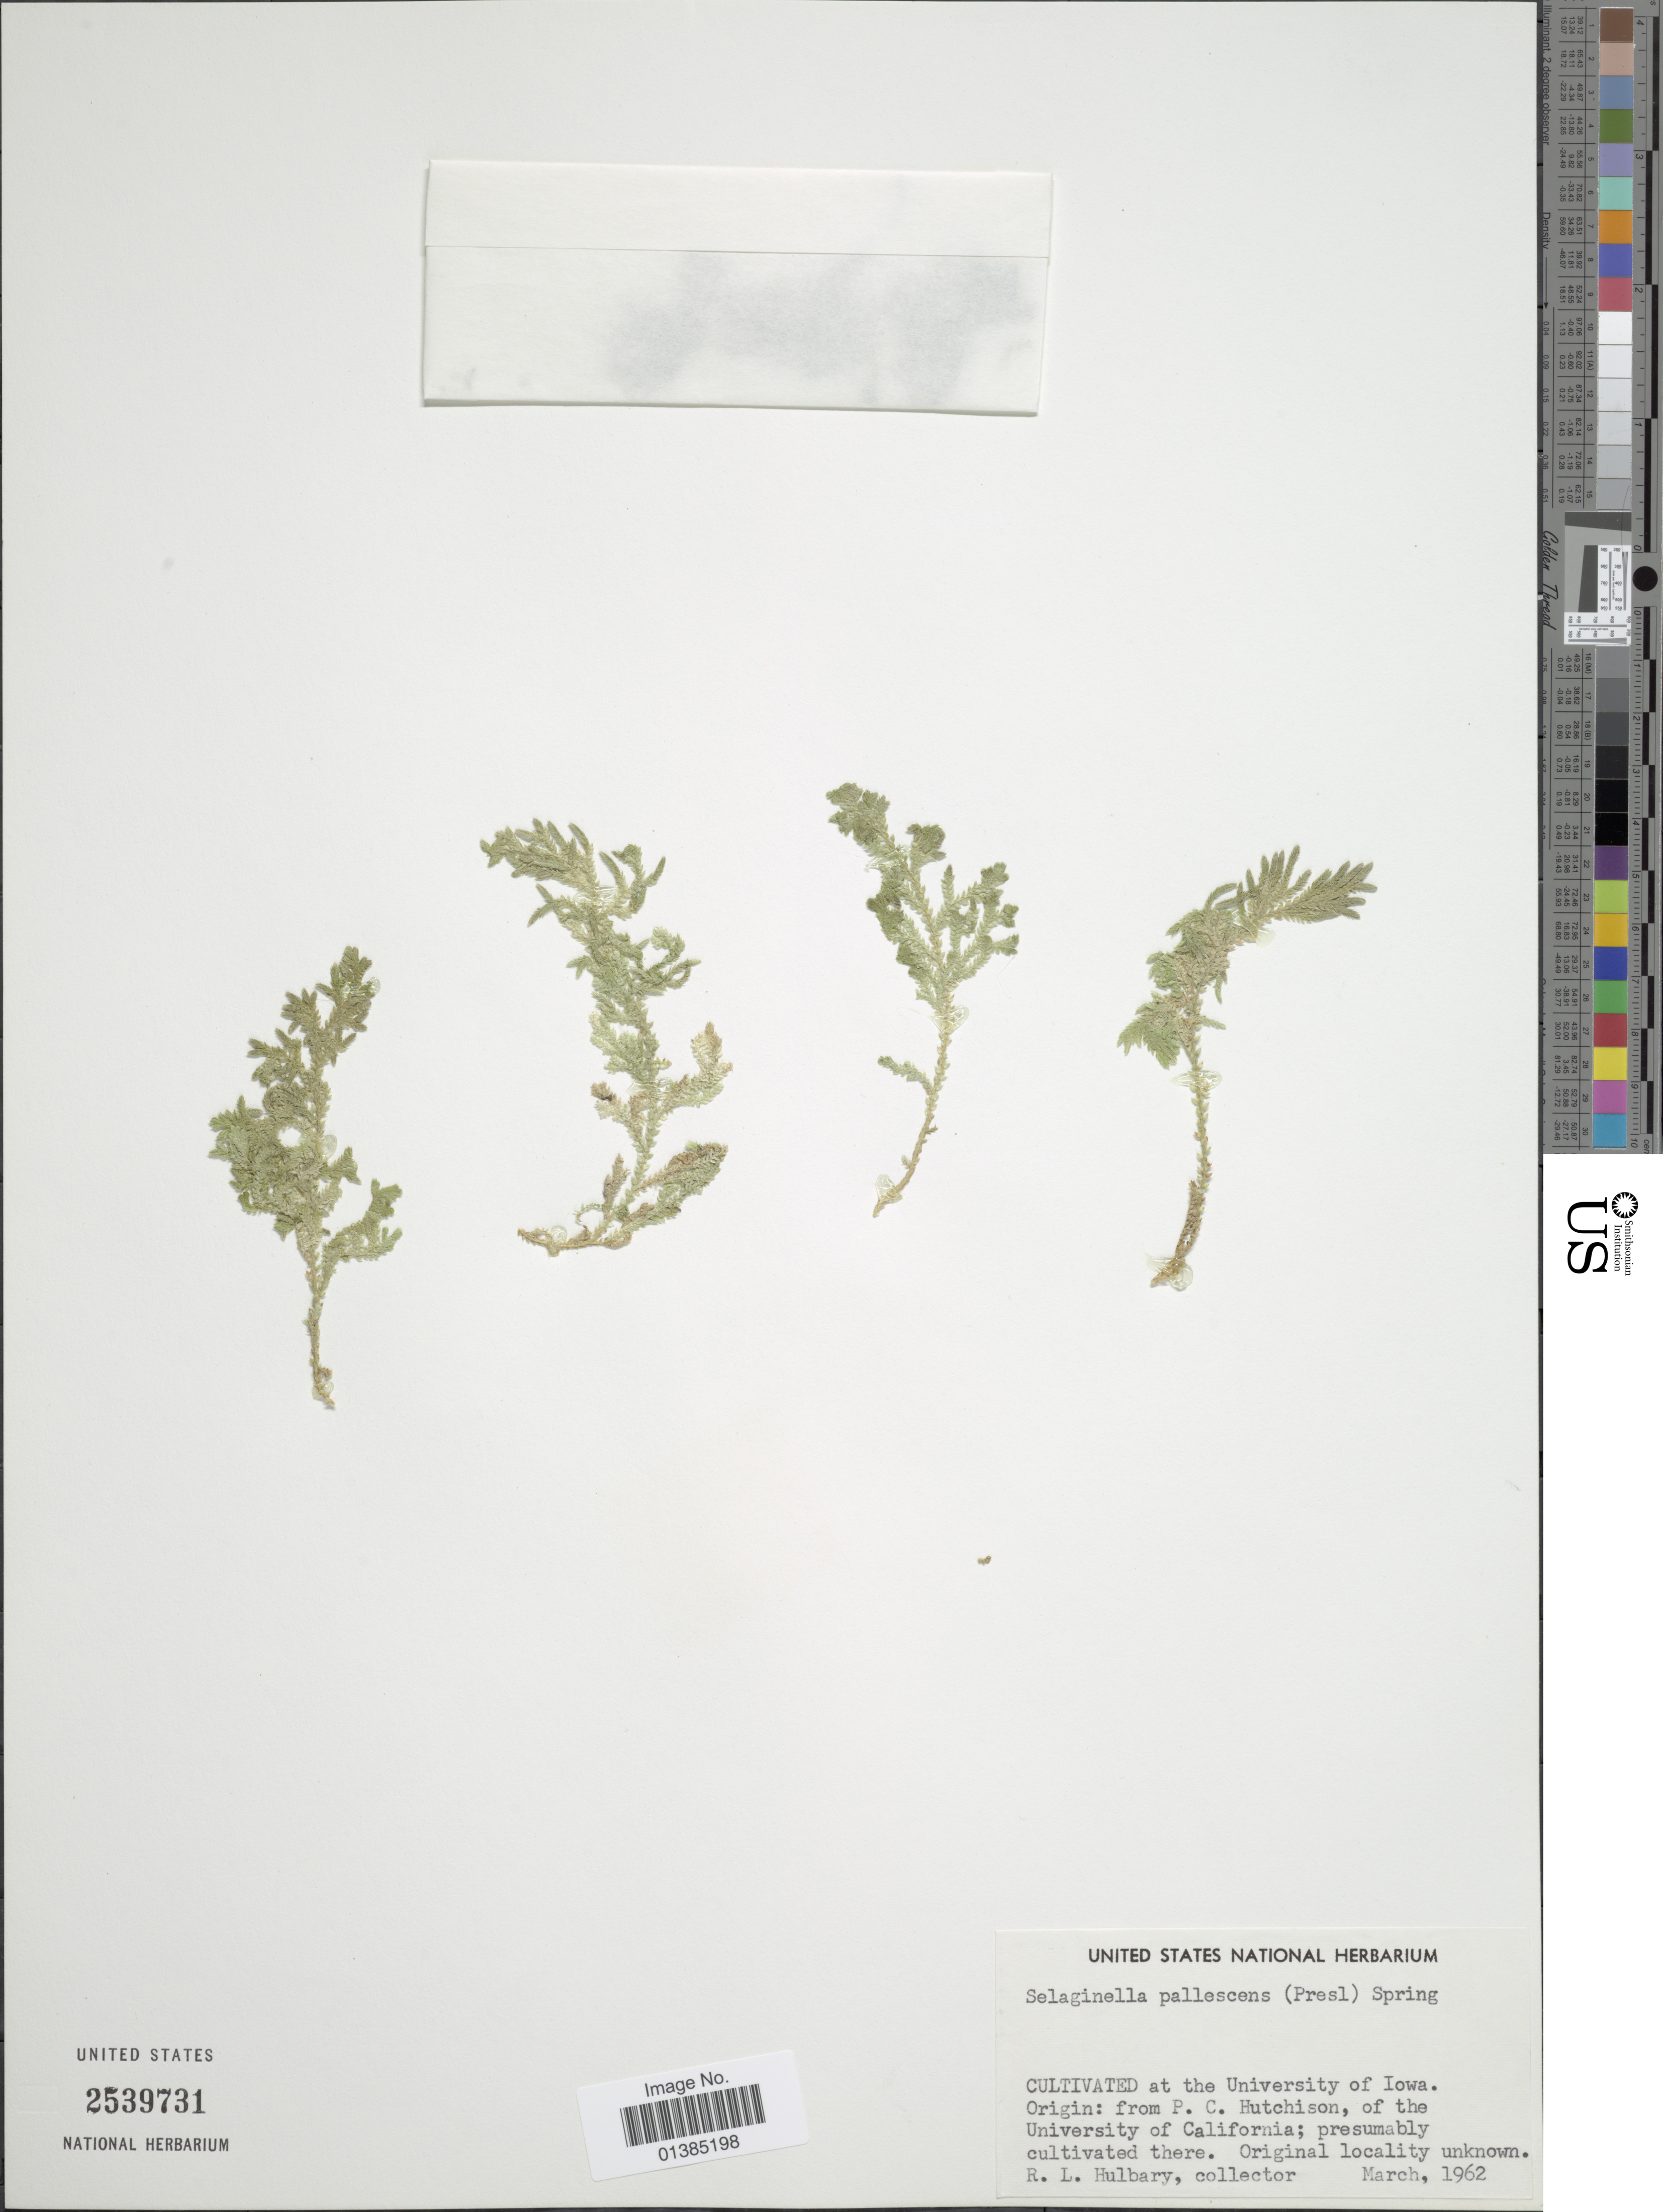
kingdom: Plantae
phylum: Tracheophyta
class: Lycopodiopsida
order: Selaginellales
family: Selaginellaceae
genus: Selaginella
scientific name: Selaginella pallescens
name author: (C. Presl) Spring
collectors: R. Hulbary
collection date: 1962-03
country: United States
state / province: Iowa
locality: Cultivated at the University of Iowa.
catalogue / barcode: US 2539731